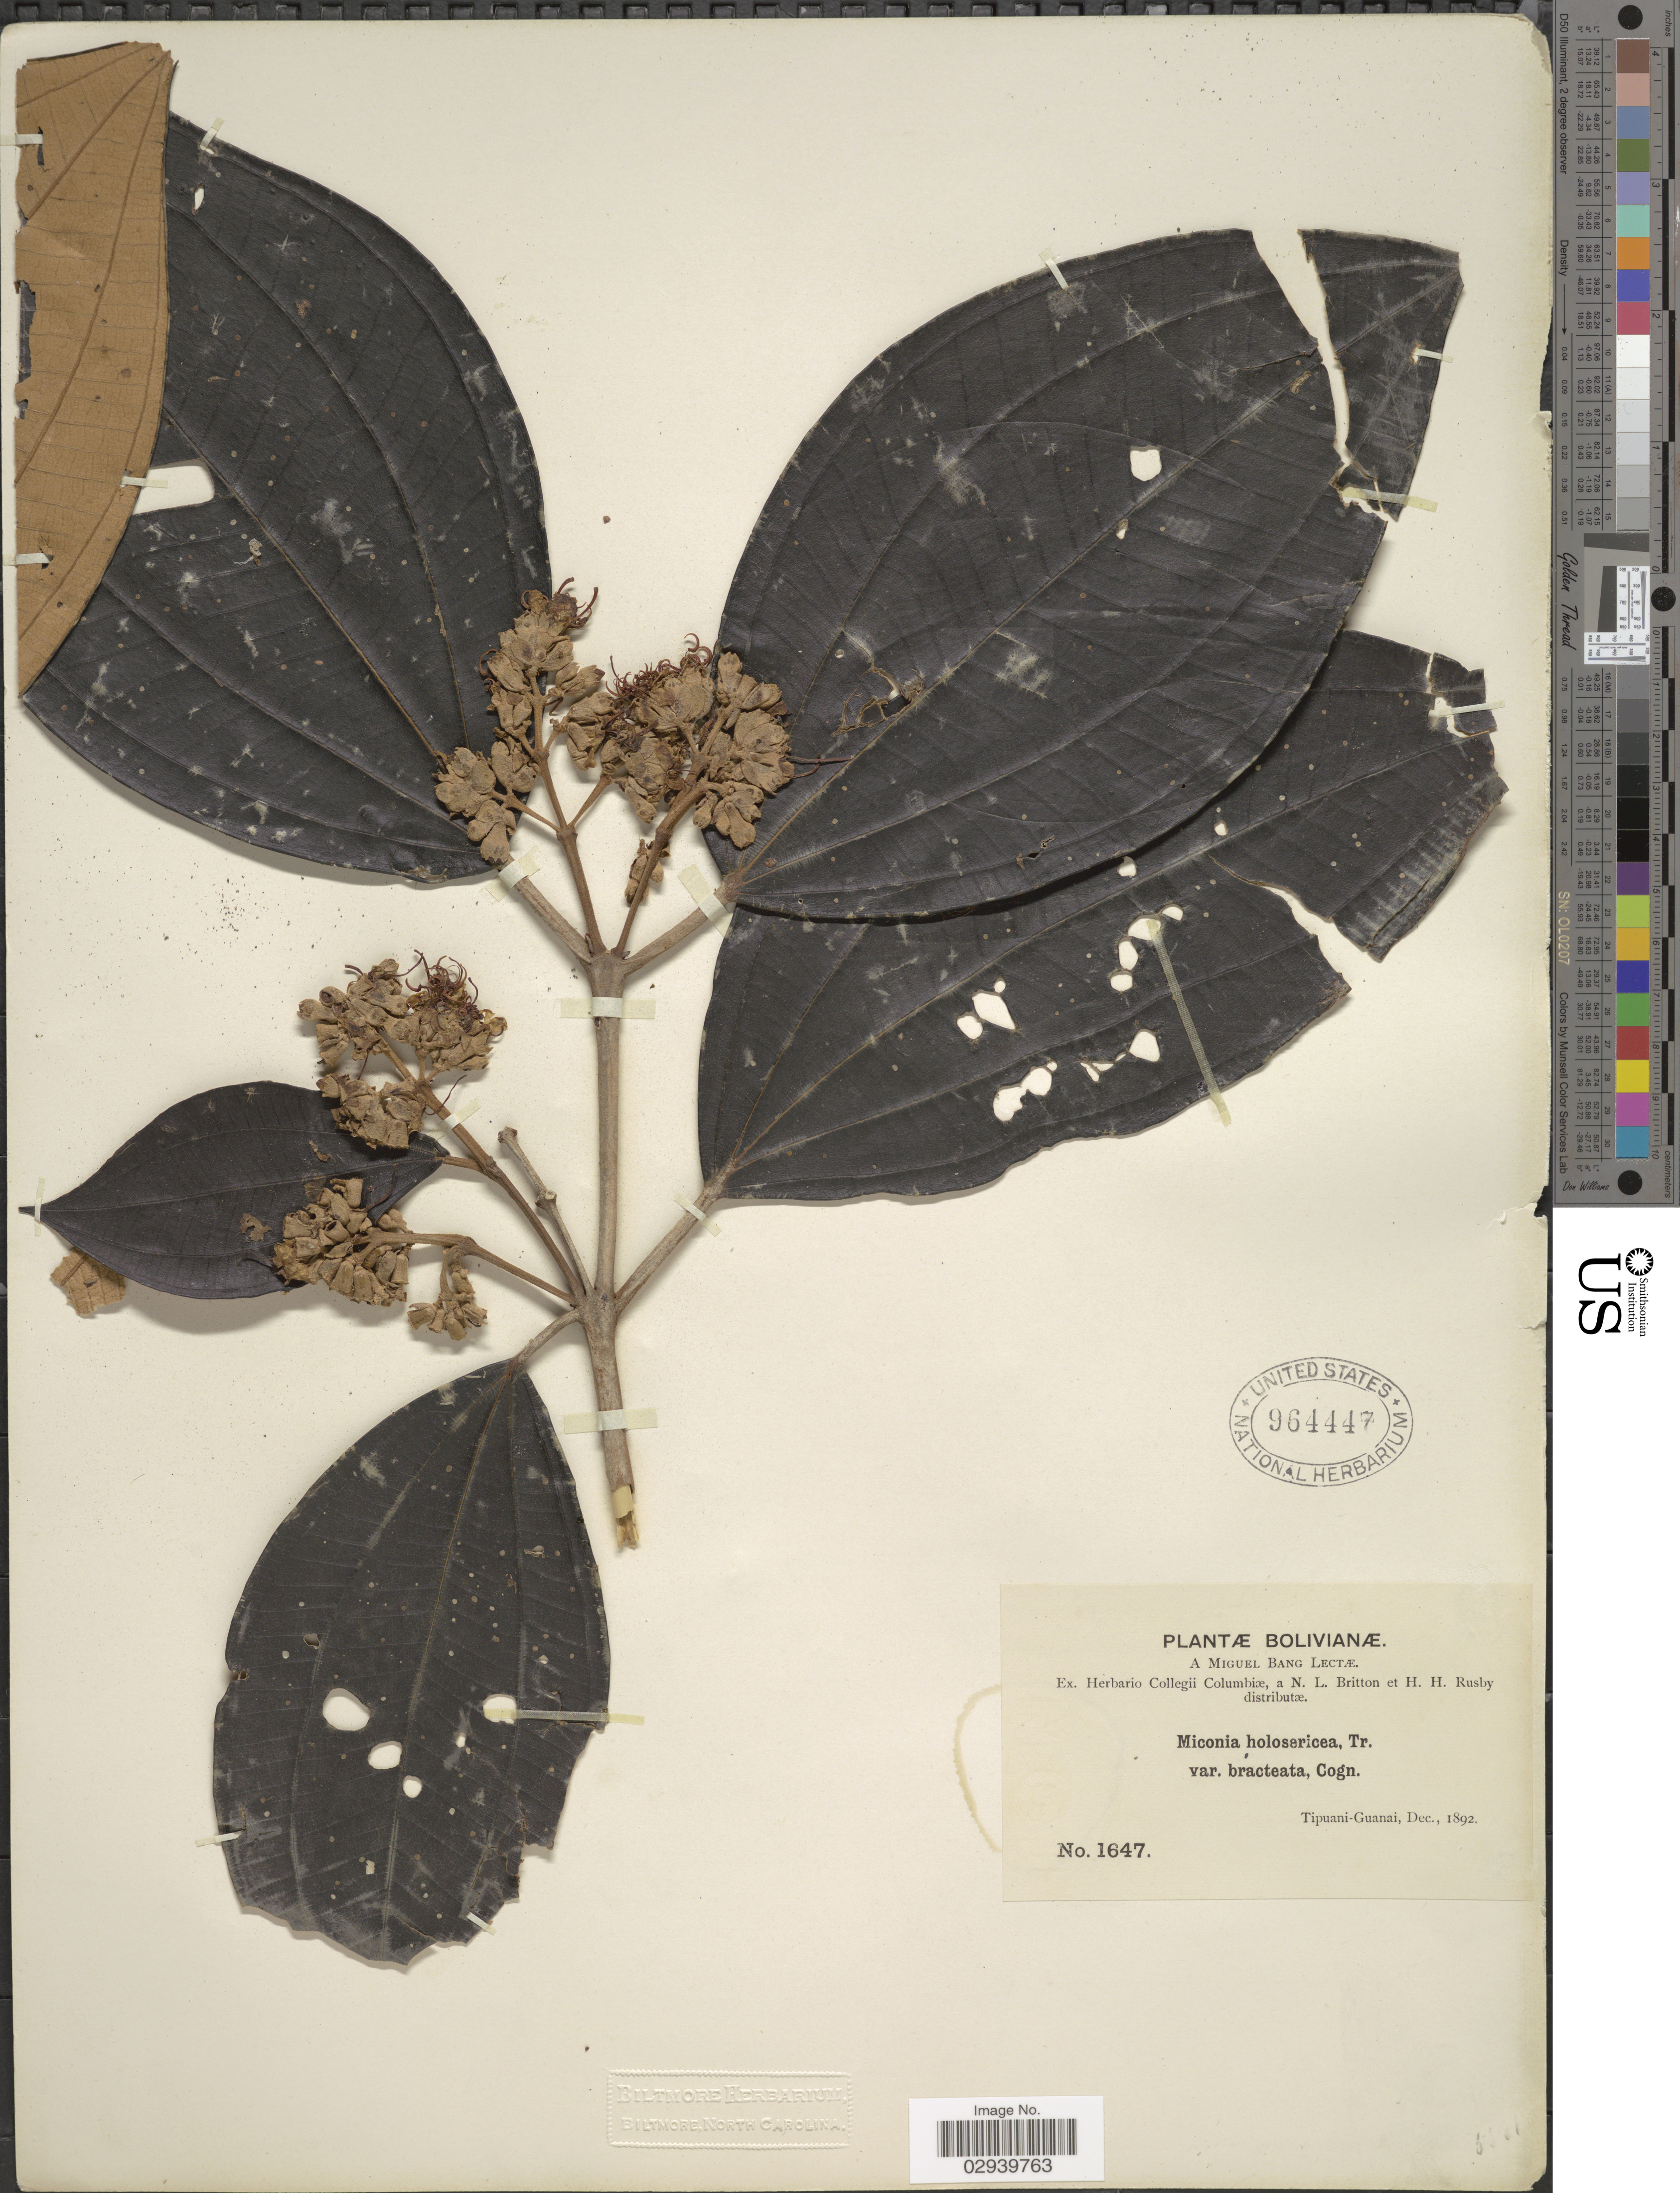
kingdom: Plantae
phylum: Tracheophyta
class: Magnoliopsida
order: Myrtales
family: Melastomataceae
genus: Miconia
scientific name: Miconia holesericea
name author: (L.) DC.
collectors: M. Bang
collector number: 1647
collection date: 1892-12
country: Bolivia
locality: Tipuani-Guanai.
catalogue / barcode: US 964447